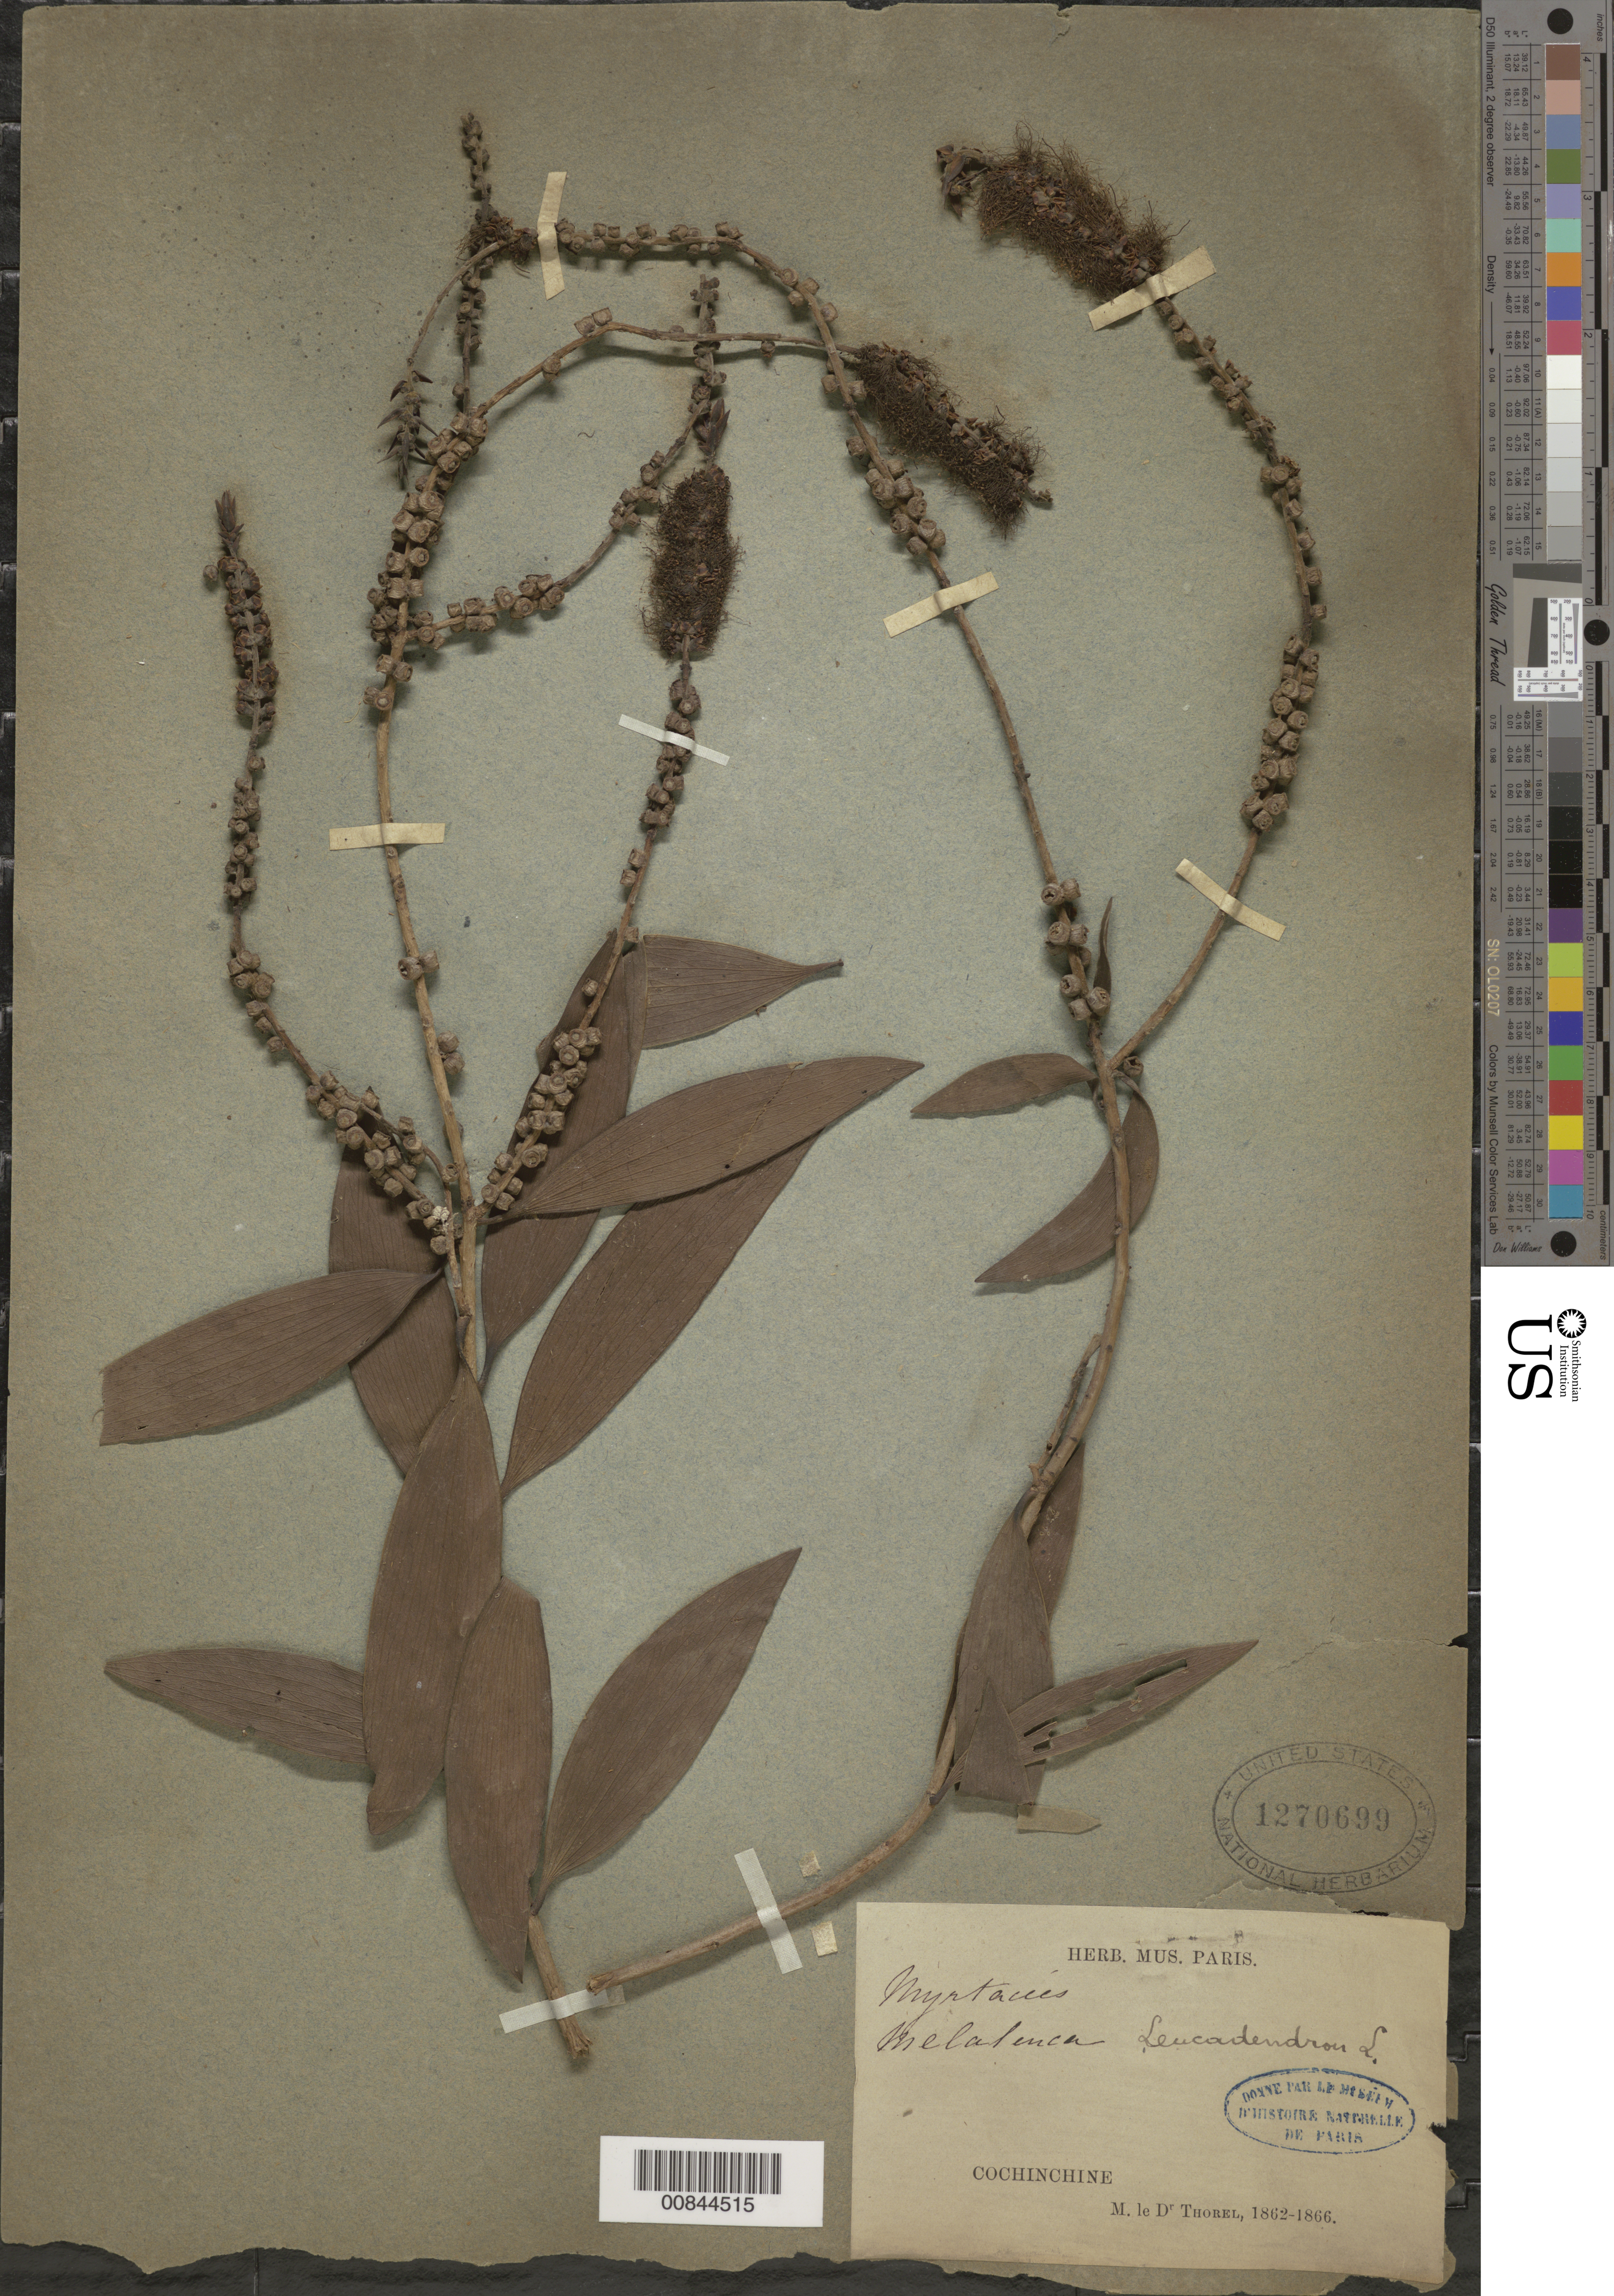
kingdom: Plantae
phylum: Tracheophyta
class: Magnoliopsida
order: Myrtales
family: Myrtaceae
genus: Melaleuca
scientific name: Melaleuca leucadendra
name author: (L.) L.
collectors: C. Thorel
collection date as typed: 1862 to 1866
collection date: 1862/1866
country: Vietnam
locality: Cochinchine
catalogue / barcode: US 1270699